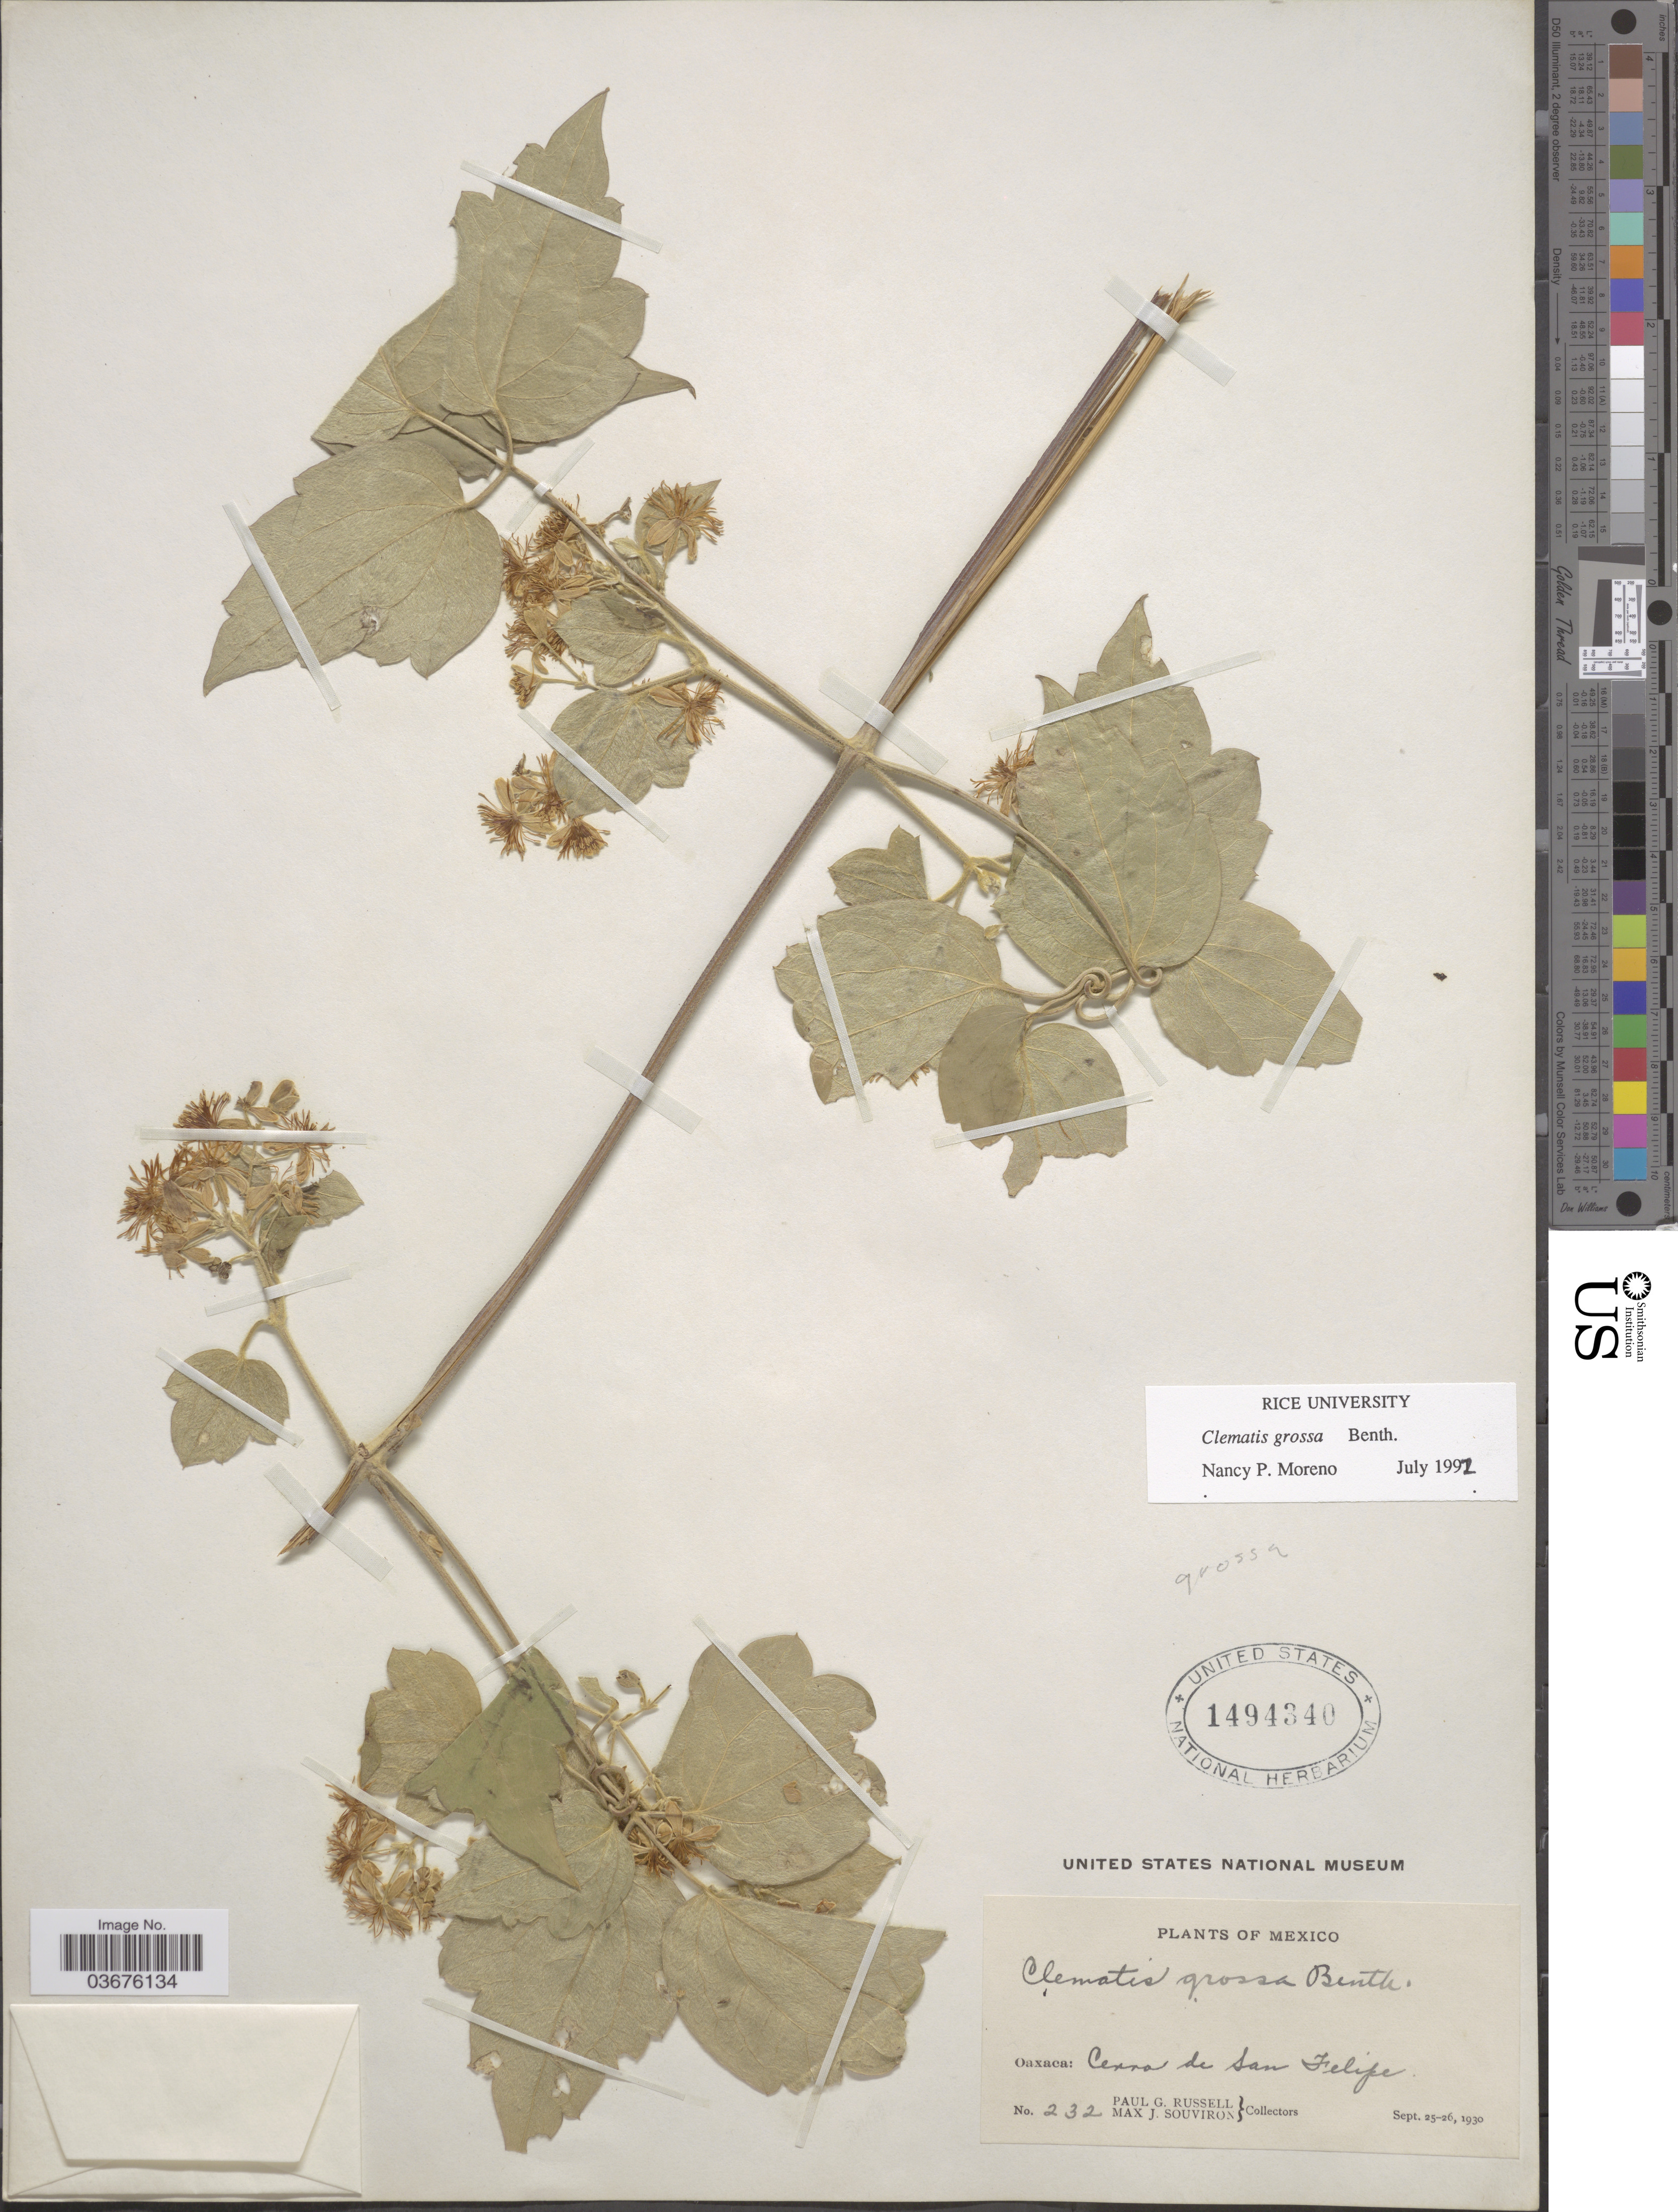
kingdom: Plantae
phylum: Tracheophyta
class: Magnoliopsida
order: Ranunculales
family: Ranunculaceae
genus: Clematis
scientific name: Clematis grossa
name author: Benth.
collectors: P. G. Russell & M. J. Souviron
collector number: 232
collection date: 1930-09-25/1930-09-26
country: Mexico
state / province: Oaxaca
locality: Cerro de San Felipe.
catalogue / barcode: US 1494340